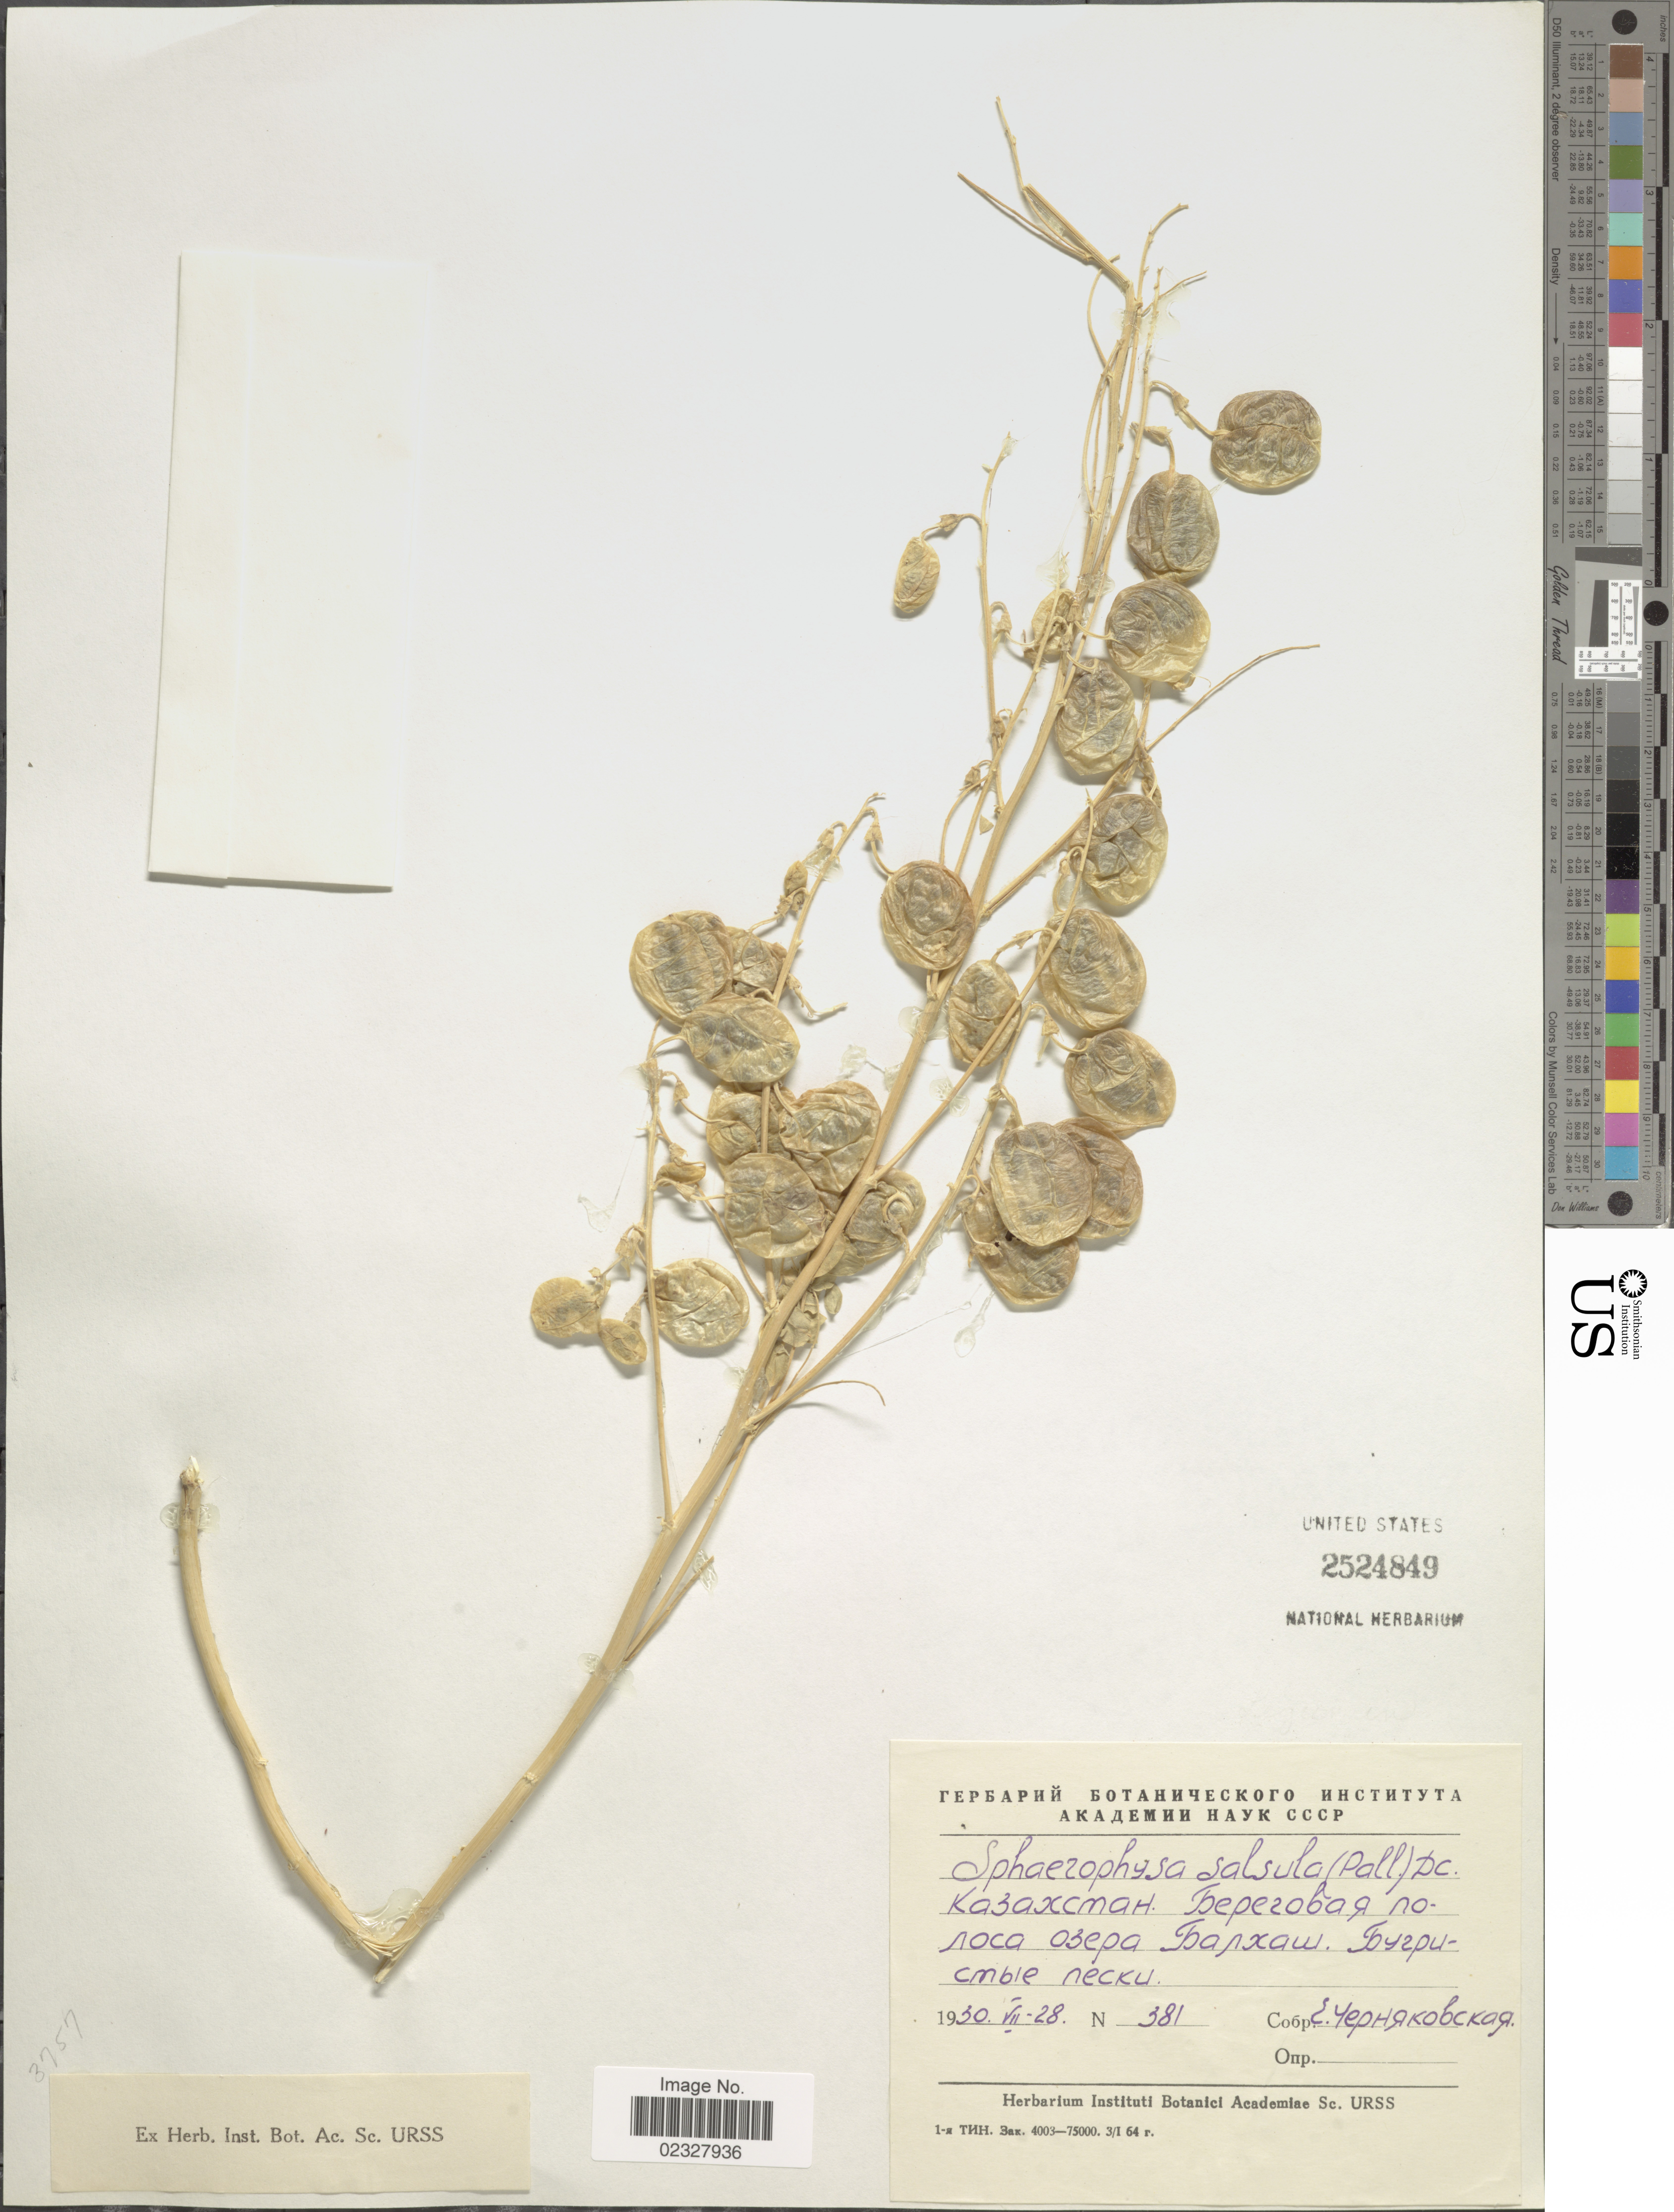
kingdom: Plantae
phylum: Tracheophyta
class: Magnoliopsida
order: Fabales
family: Fabaceae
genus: Sphaerophysa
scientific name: Sphaerophysa salsula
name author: (Pall.) DC.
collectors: E. Chernyakovskaya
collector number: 381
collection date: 1930-07-28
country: Kazakhstan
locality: Lake Balkhash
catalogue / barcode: US 2524849